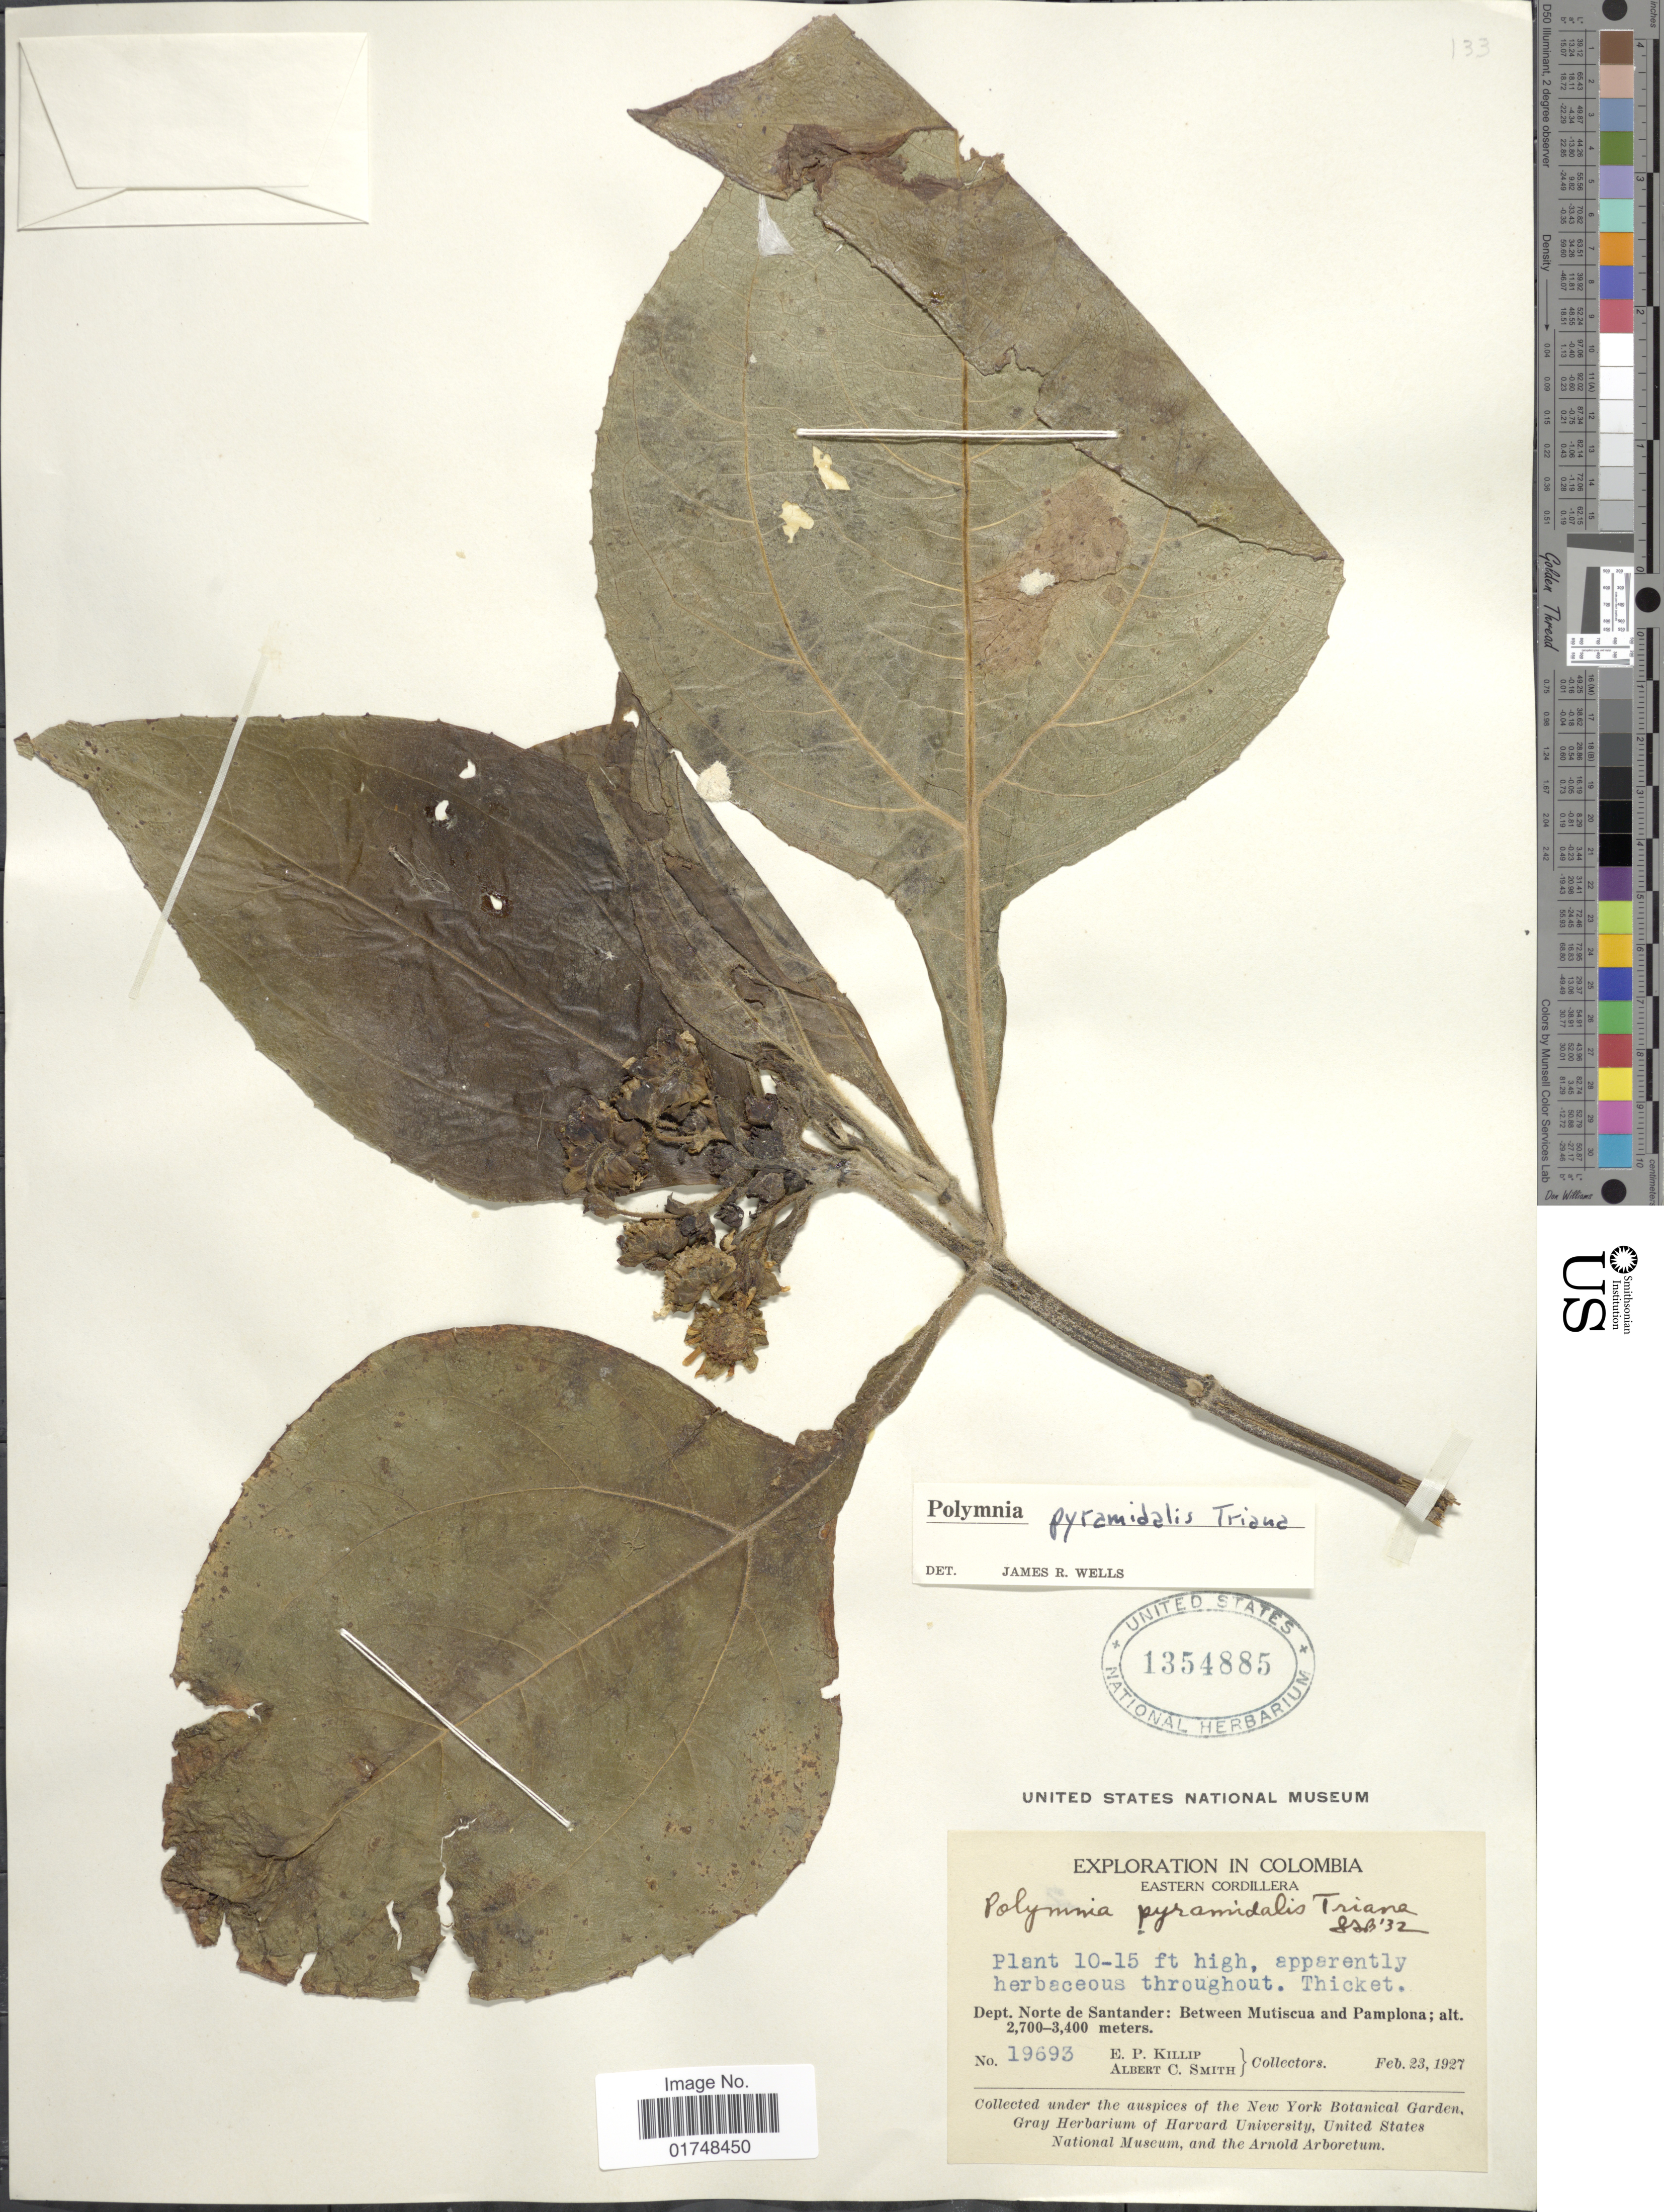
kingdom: Plantae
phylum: Tracheophyta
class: Magnoliopsida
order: Asterales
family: Asteraceae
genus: Smallanthus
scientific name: Smallanthus pyramidalis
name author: (Triana) H. Rob.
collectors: E. P. Killip & A. C. Smith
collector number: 19693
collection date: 1927-02-23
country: Colombia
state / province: Norte de Santander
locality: Eastern Cordillera, between Mutiscua and Pamplona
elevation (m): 2700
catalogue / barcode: US 1354885